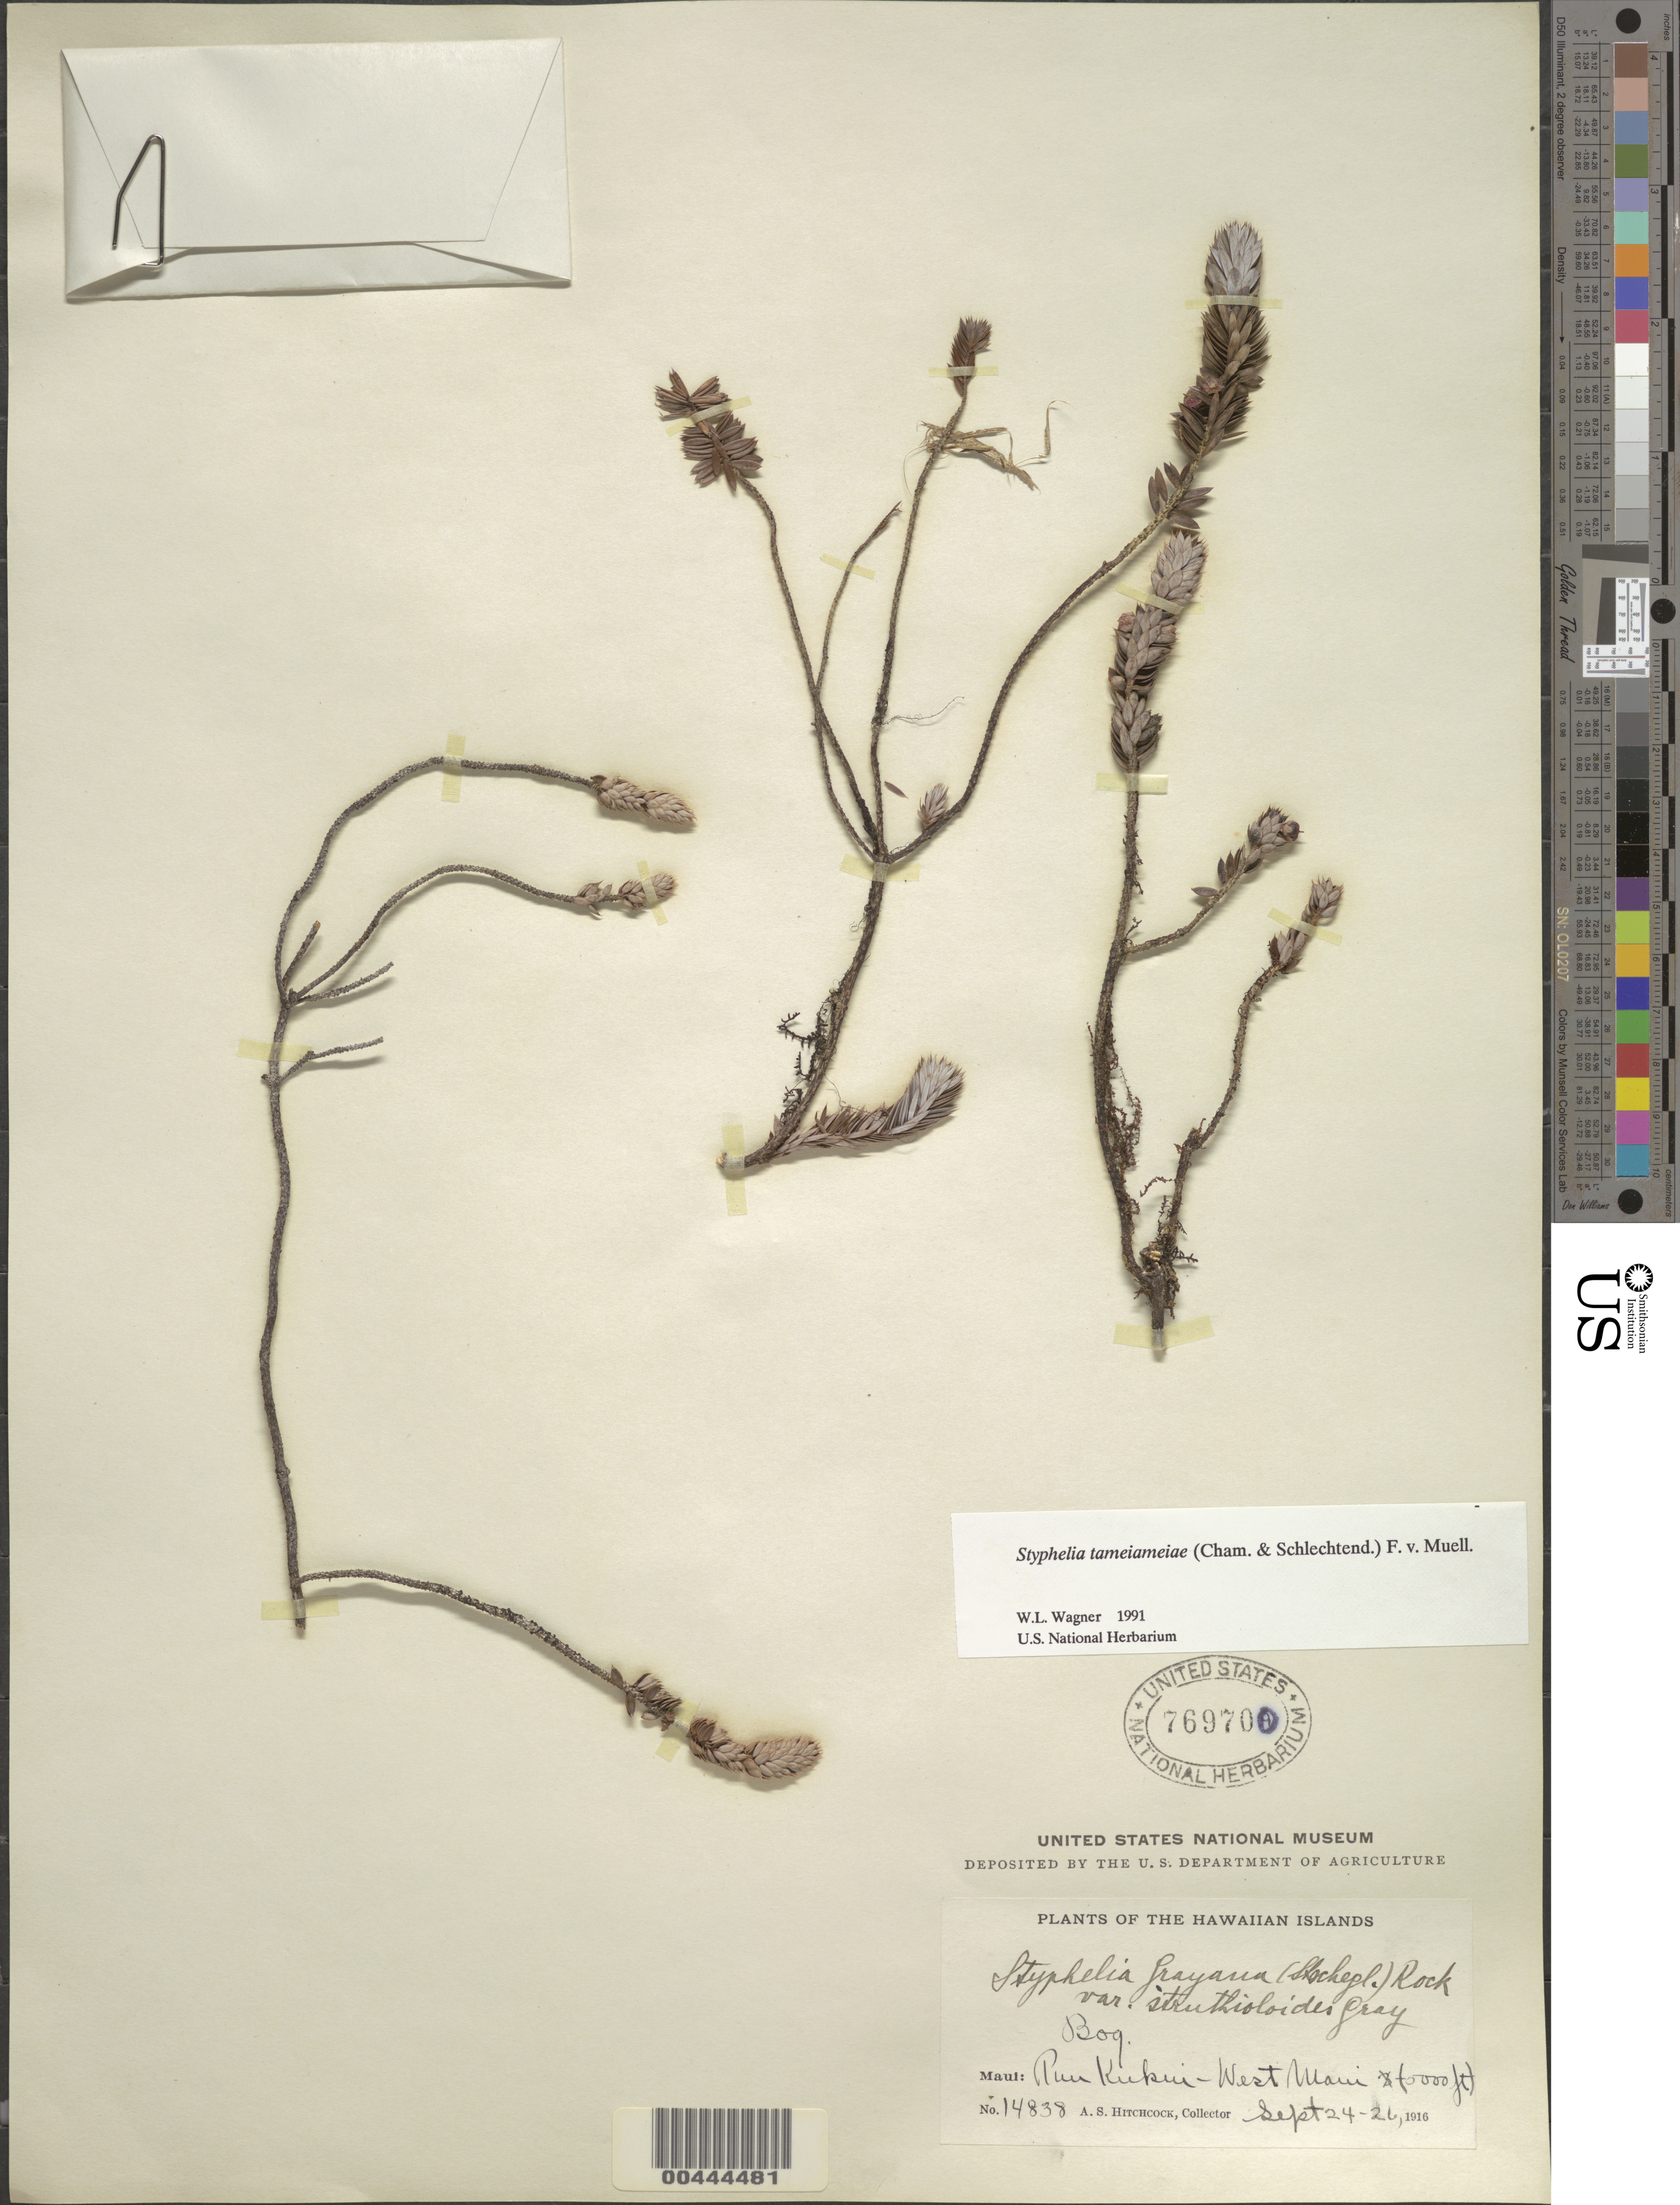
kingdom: Plantae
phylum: Tracheophyta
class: Magnoliopsida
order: Ericales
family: Ericaceae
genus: Leptecophylla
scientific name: Leptecophylla tameiameiae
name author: (Cham. & Schltdl.) C.M. Weiller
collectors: A. S. Hitchcock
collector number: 14838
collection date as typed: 24 Sep 1916 to 26 Sep 1916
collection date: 1916-09-24/1916-09-26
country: United States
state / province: Hawaii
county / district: Maui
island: Maui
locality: Puu Kukui, W Maui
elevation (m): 1524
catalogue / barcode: US 769700